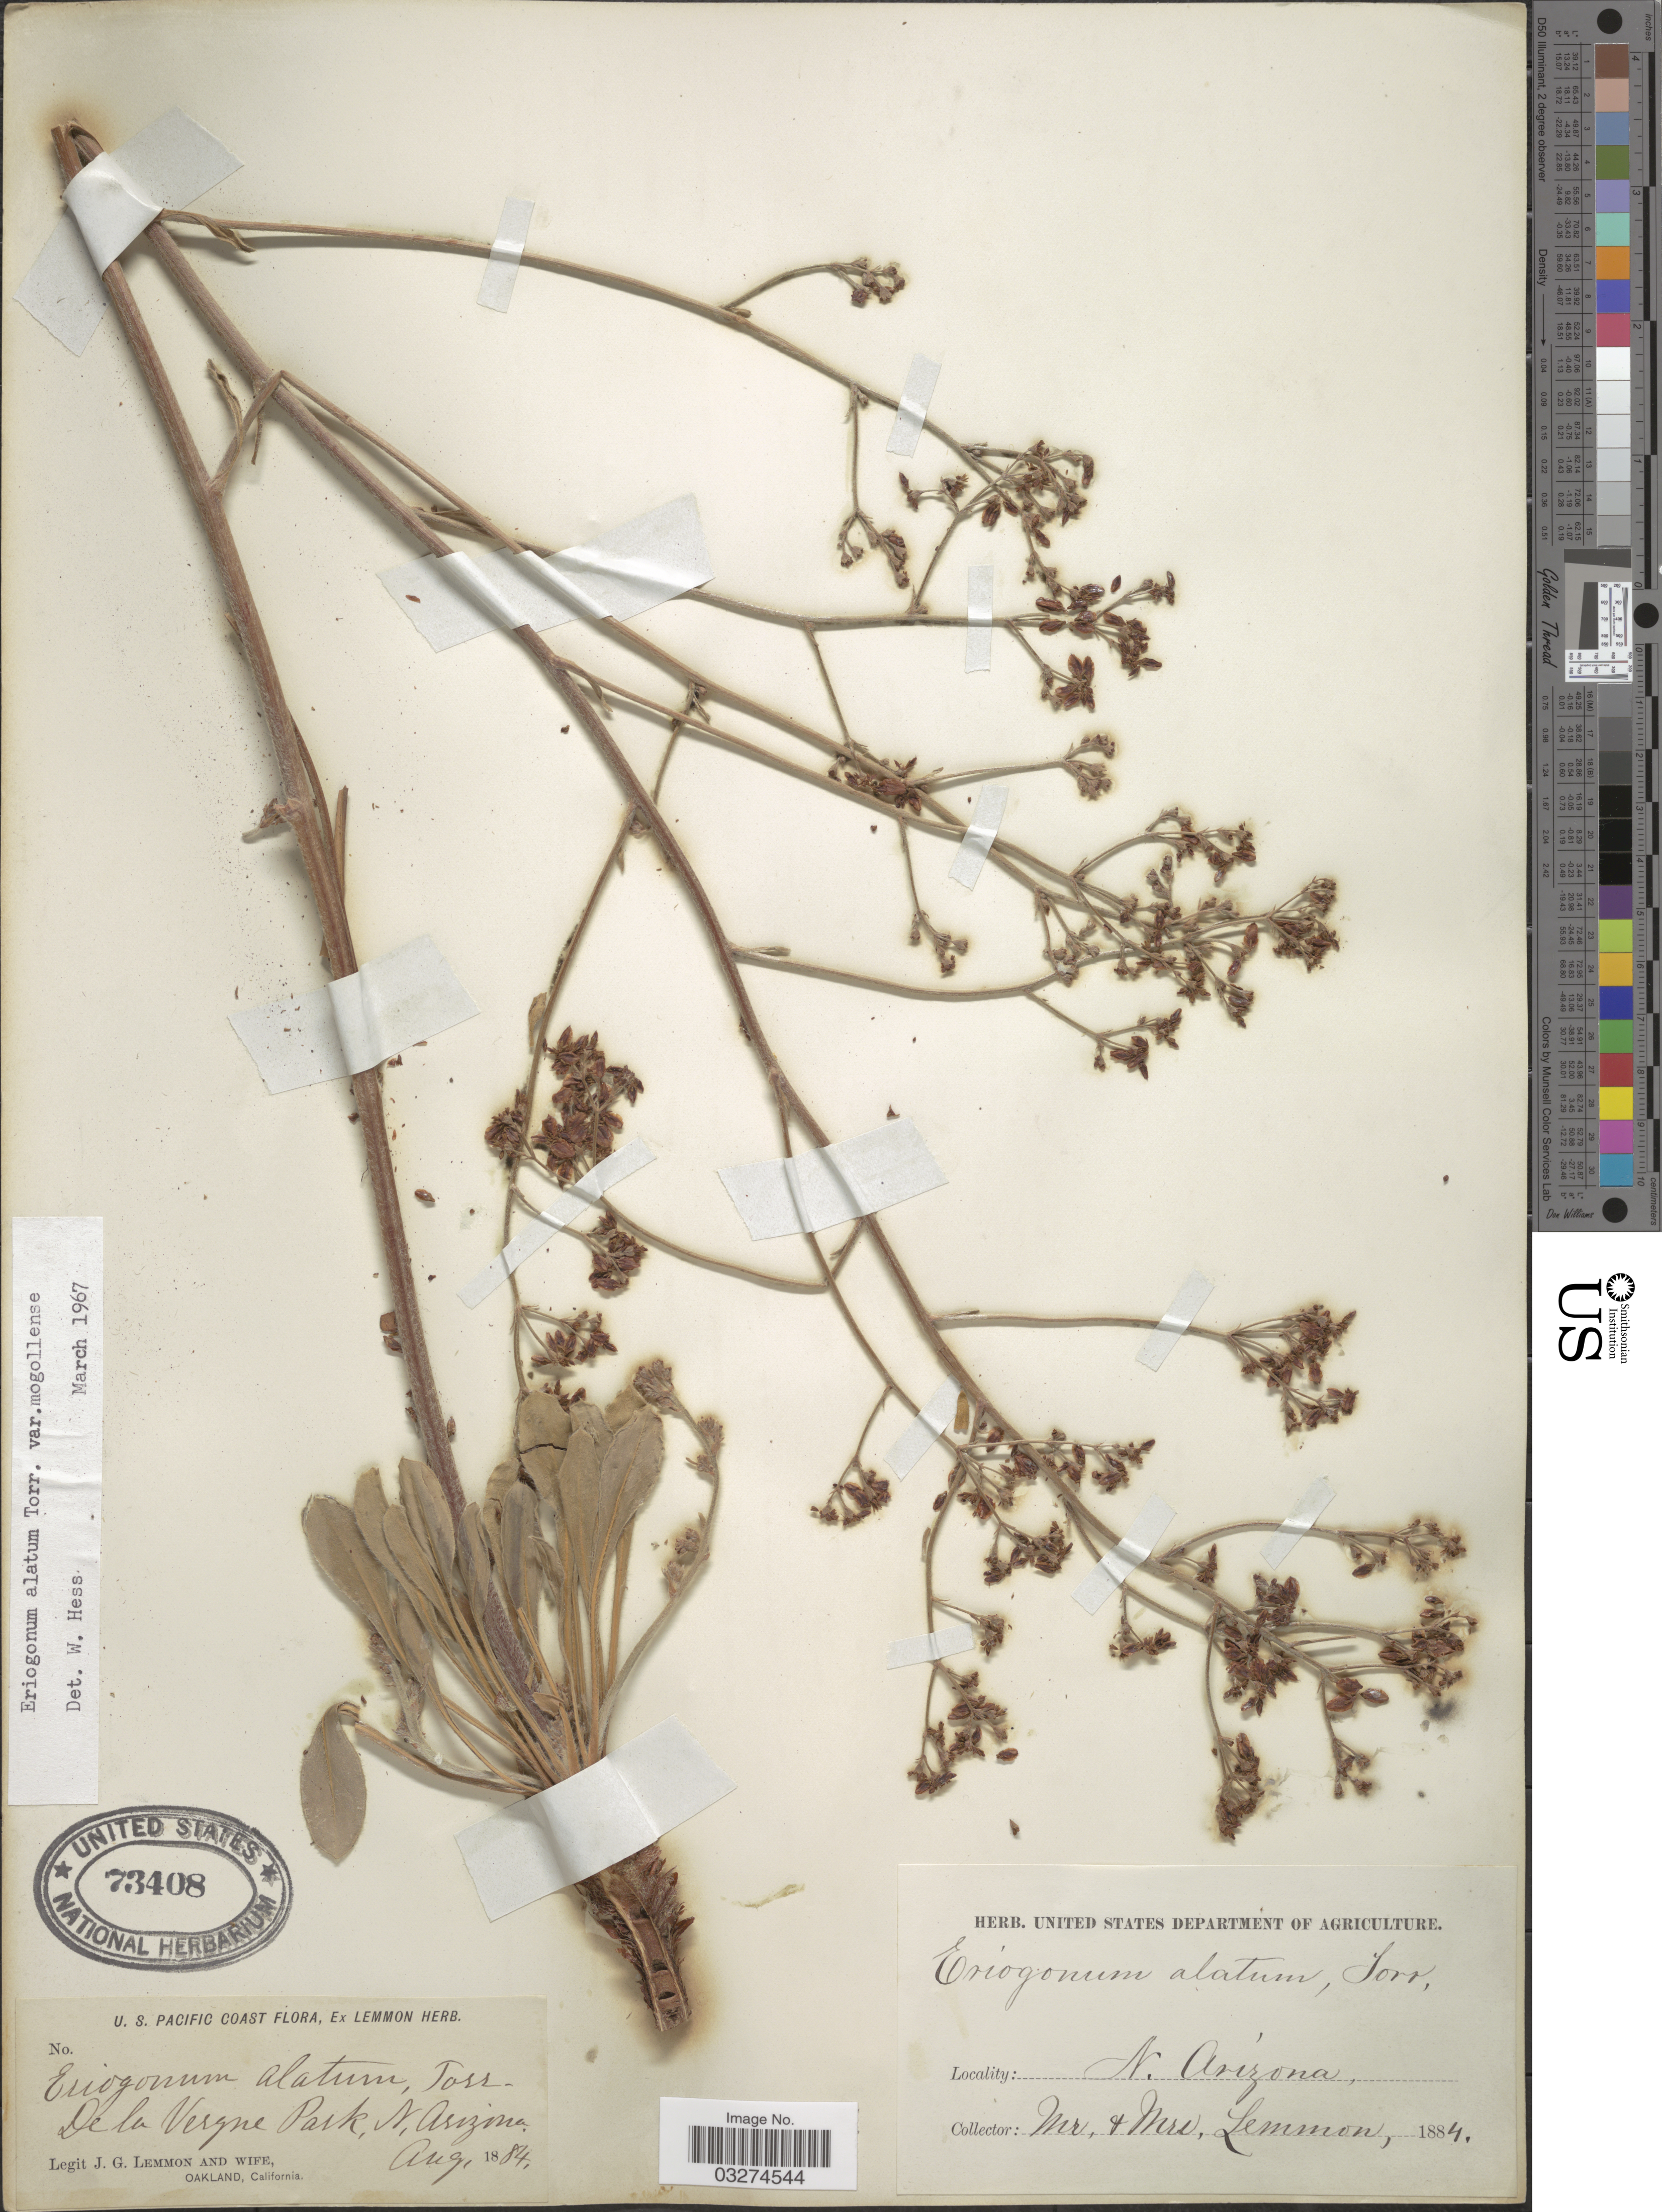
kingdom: Plantae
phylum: Tracheophyta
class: Magnoliopsida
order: Caryophyllales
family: Polygonaceae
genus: Eriogonum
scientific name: Eriogonum alatum var. mogollense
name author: S. Stokes ex M.E. Jones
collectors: J. Lemmon & Mrs. J. G. Lemmon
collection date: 1884-08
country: United States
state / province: Arizona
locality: U. S. Pacific Coast. De la Vergne Park, N. Arizona.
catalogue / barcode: US 73408